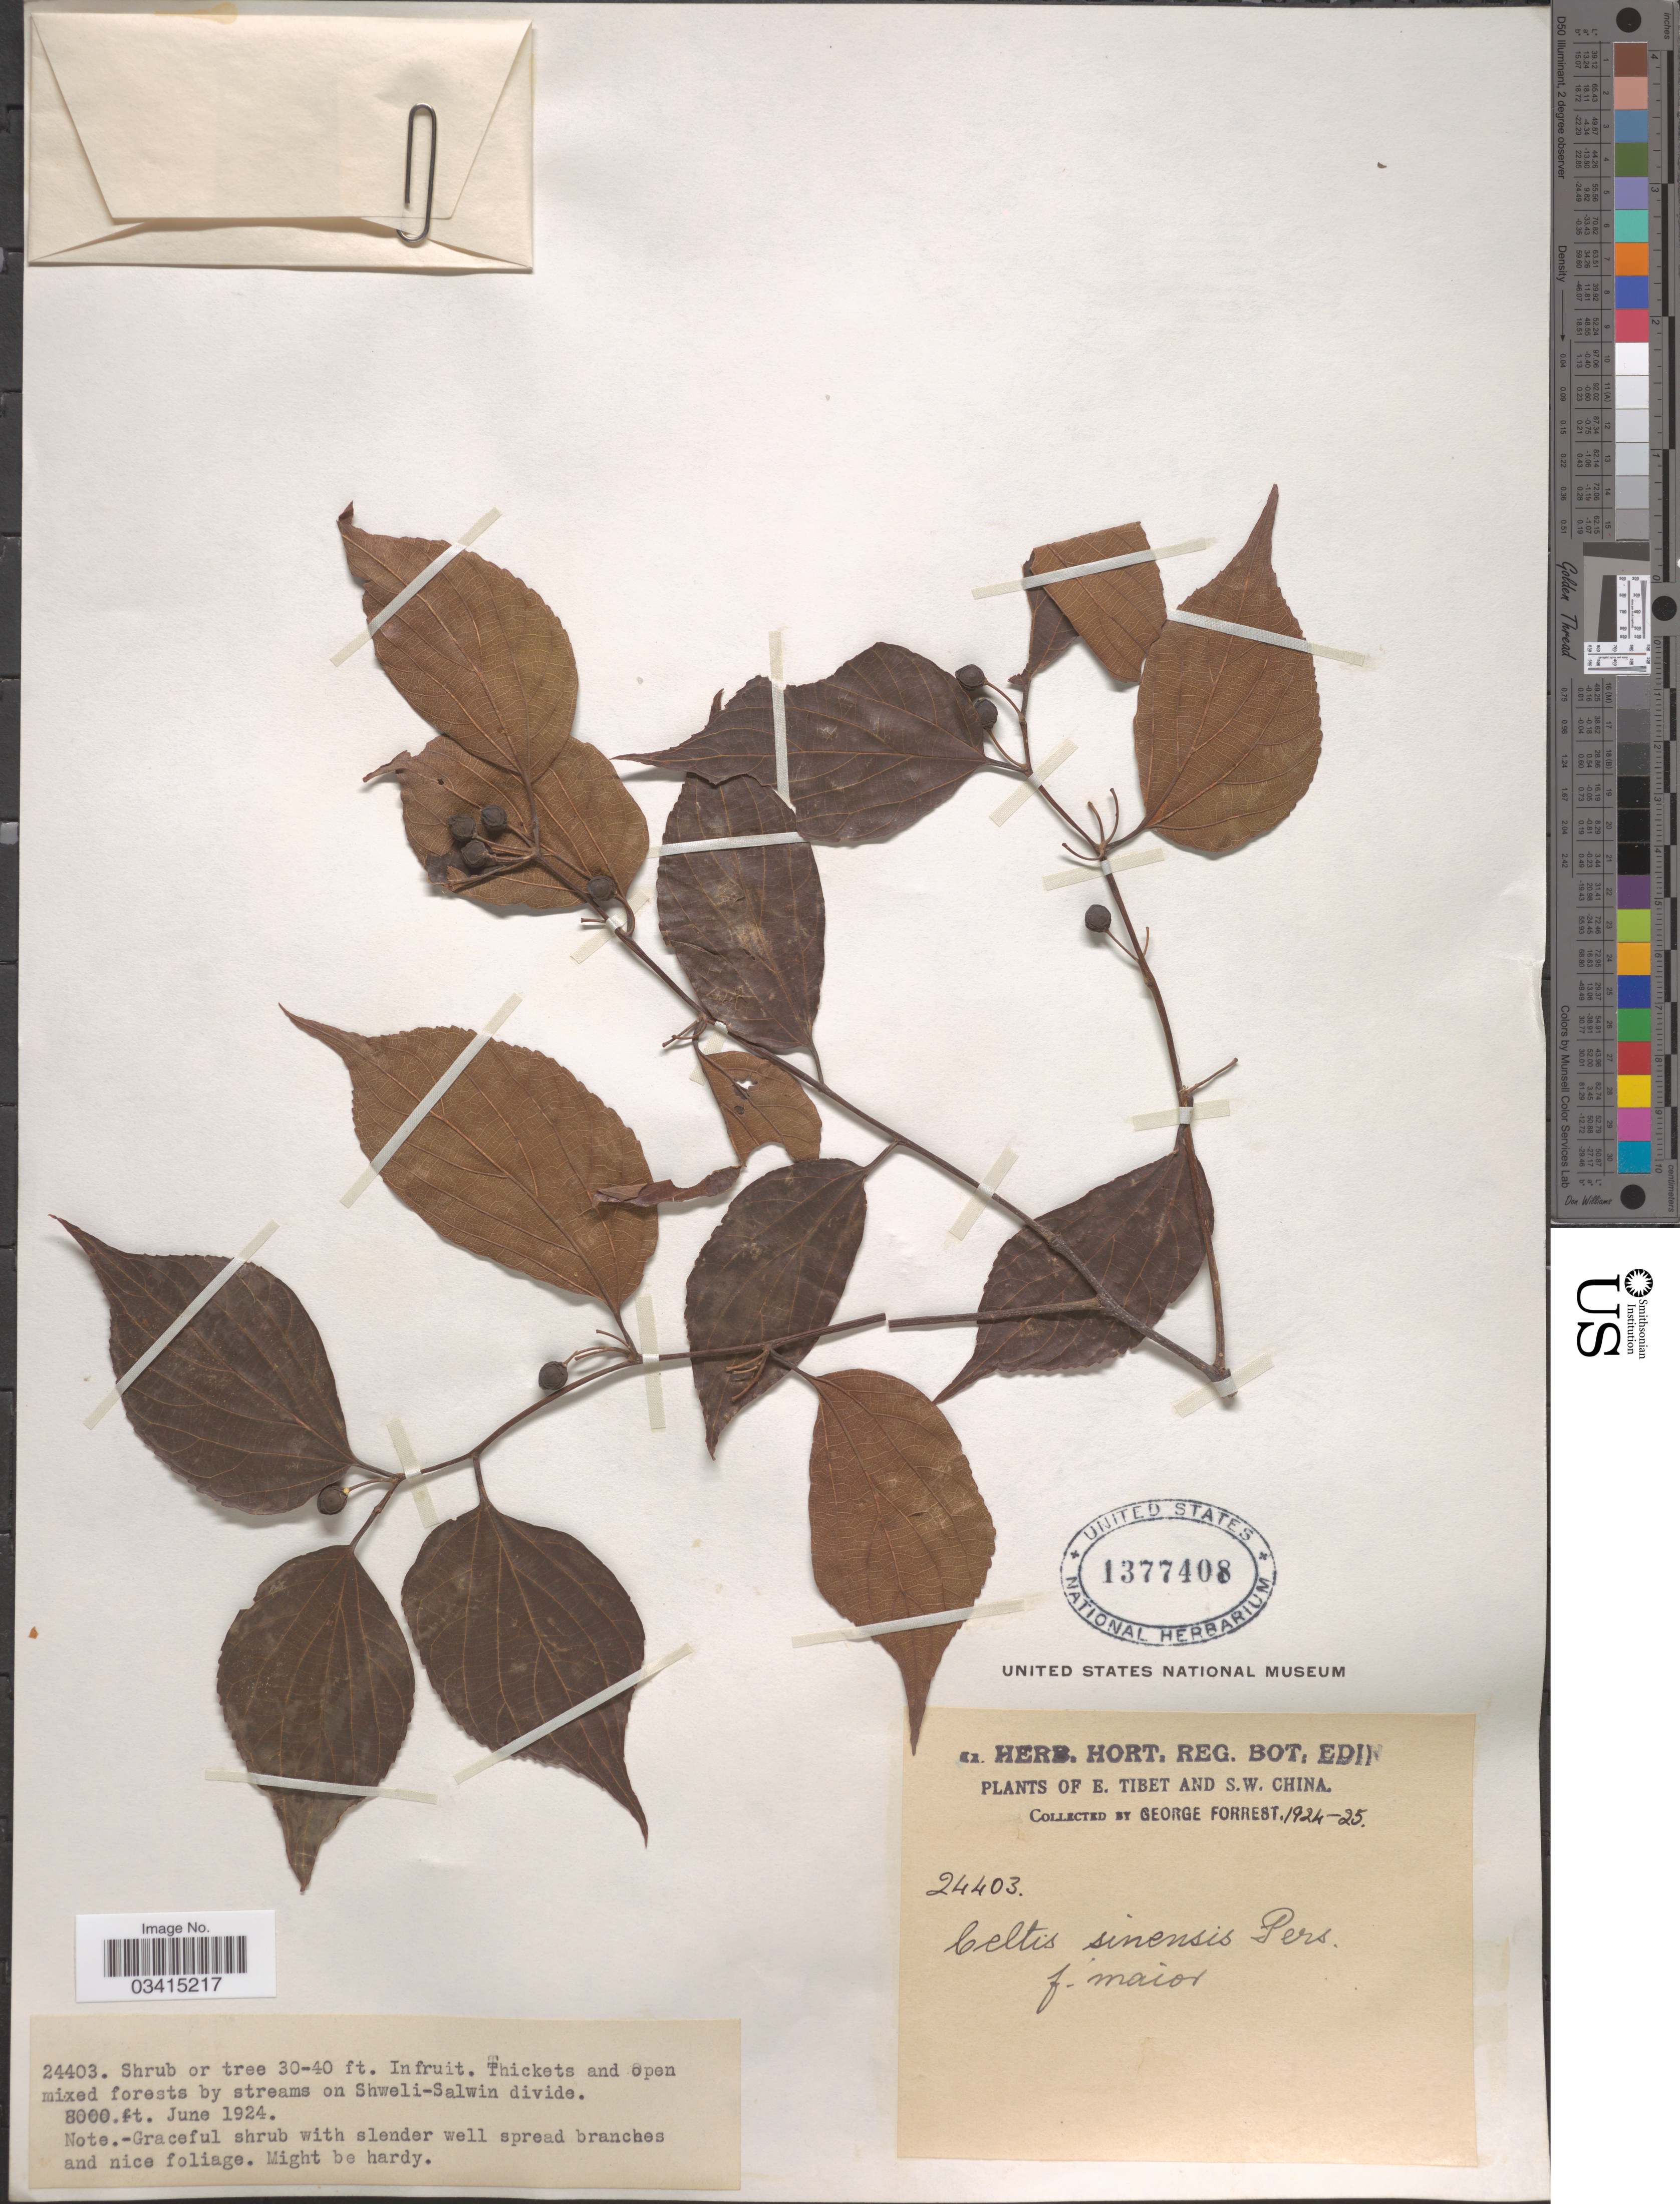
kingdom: Plantae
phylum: Tracheophyta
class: Magnoliopsida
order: Rosales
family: Cannabaceae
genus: Celtis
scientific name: Celtis sinensis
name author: Pers.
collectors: G. Forrest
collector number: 24403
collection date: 1924-06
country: China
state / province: Xizang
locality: By streams on Shweli-Salwin divide. E. Tibet and S.W. China.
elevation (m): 2438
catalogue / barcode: US 1377408